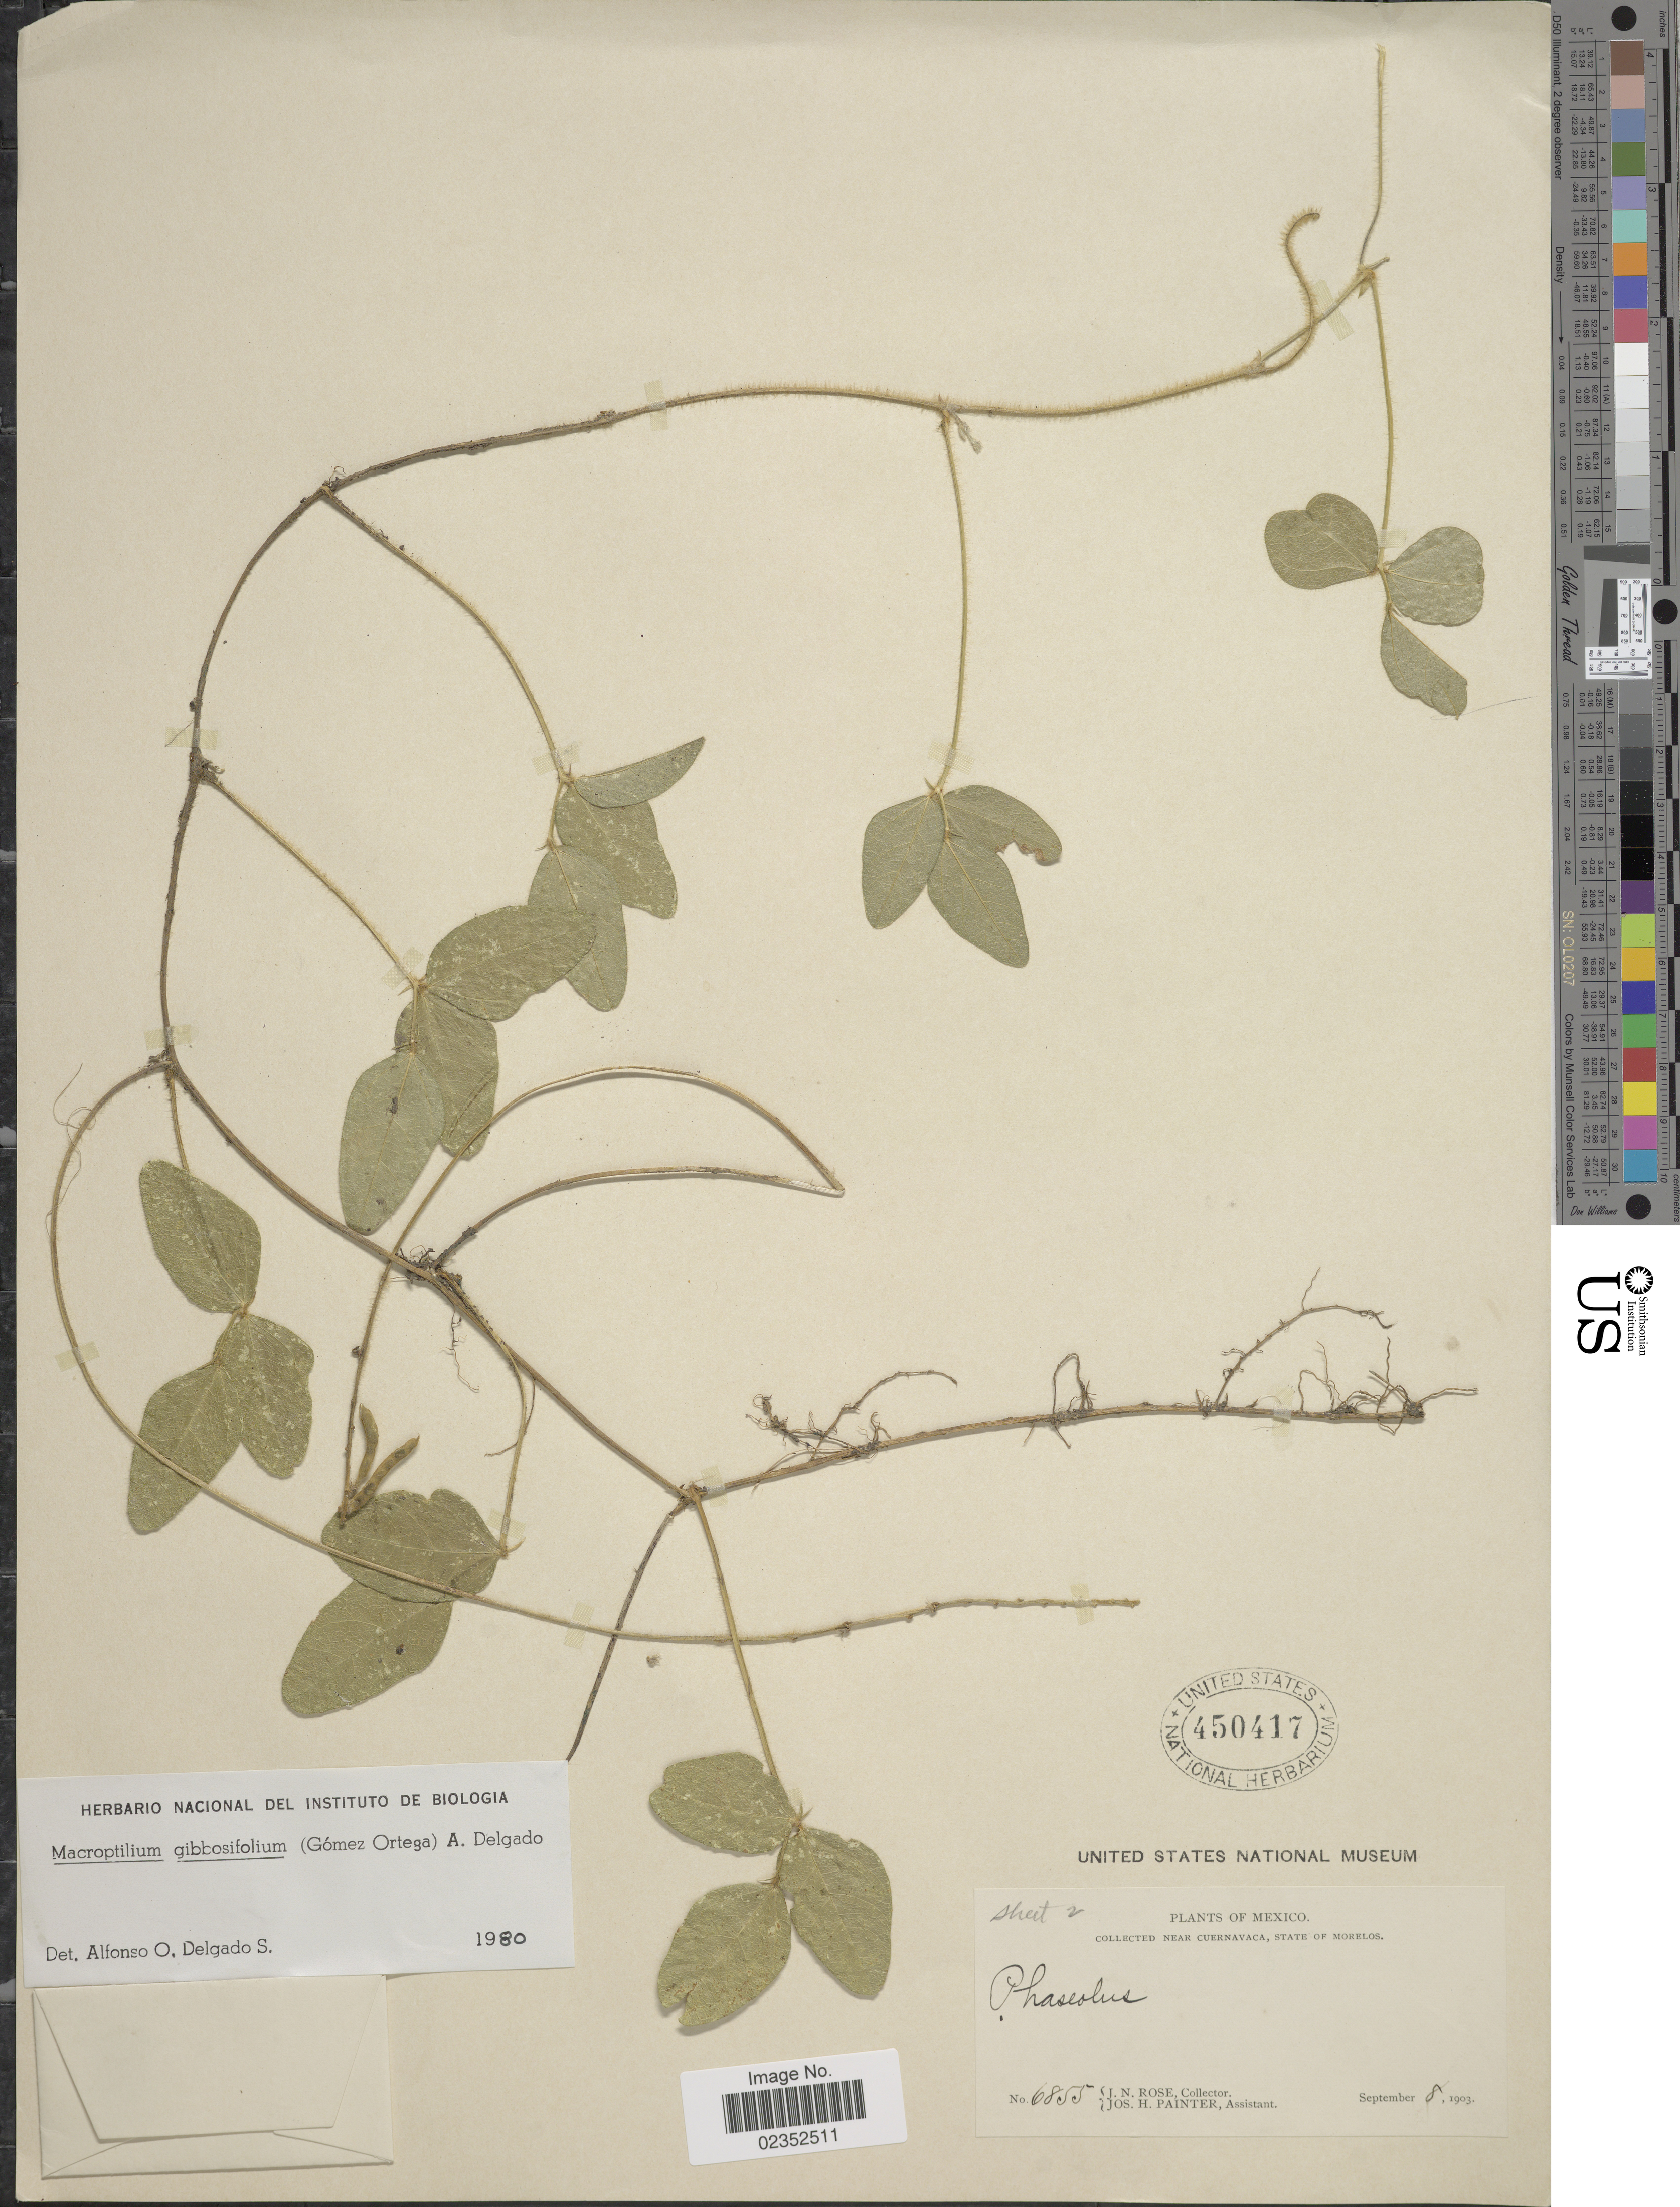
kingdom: Plantae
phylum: Tracheophyta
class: Magnoliopsida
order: Fabales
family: Fabaceae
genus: Macroptilium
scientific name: Macroptilium gibbosifolium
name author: (Ortega) A. Delgado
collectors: J. N. Rose & J. H. Painter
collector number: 6855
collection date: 1903-09-08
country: Mexico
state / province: Morelos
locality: Near Cuernavaca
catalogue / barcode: US 450417